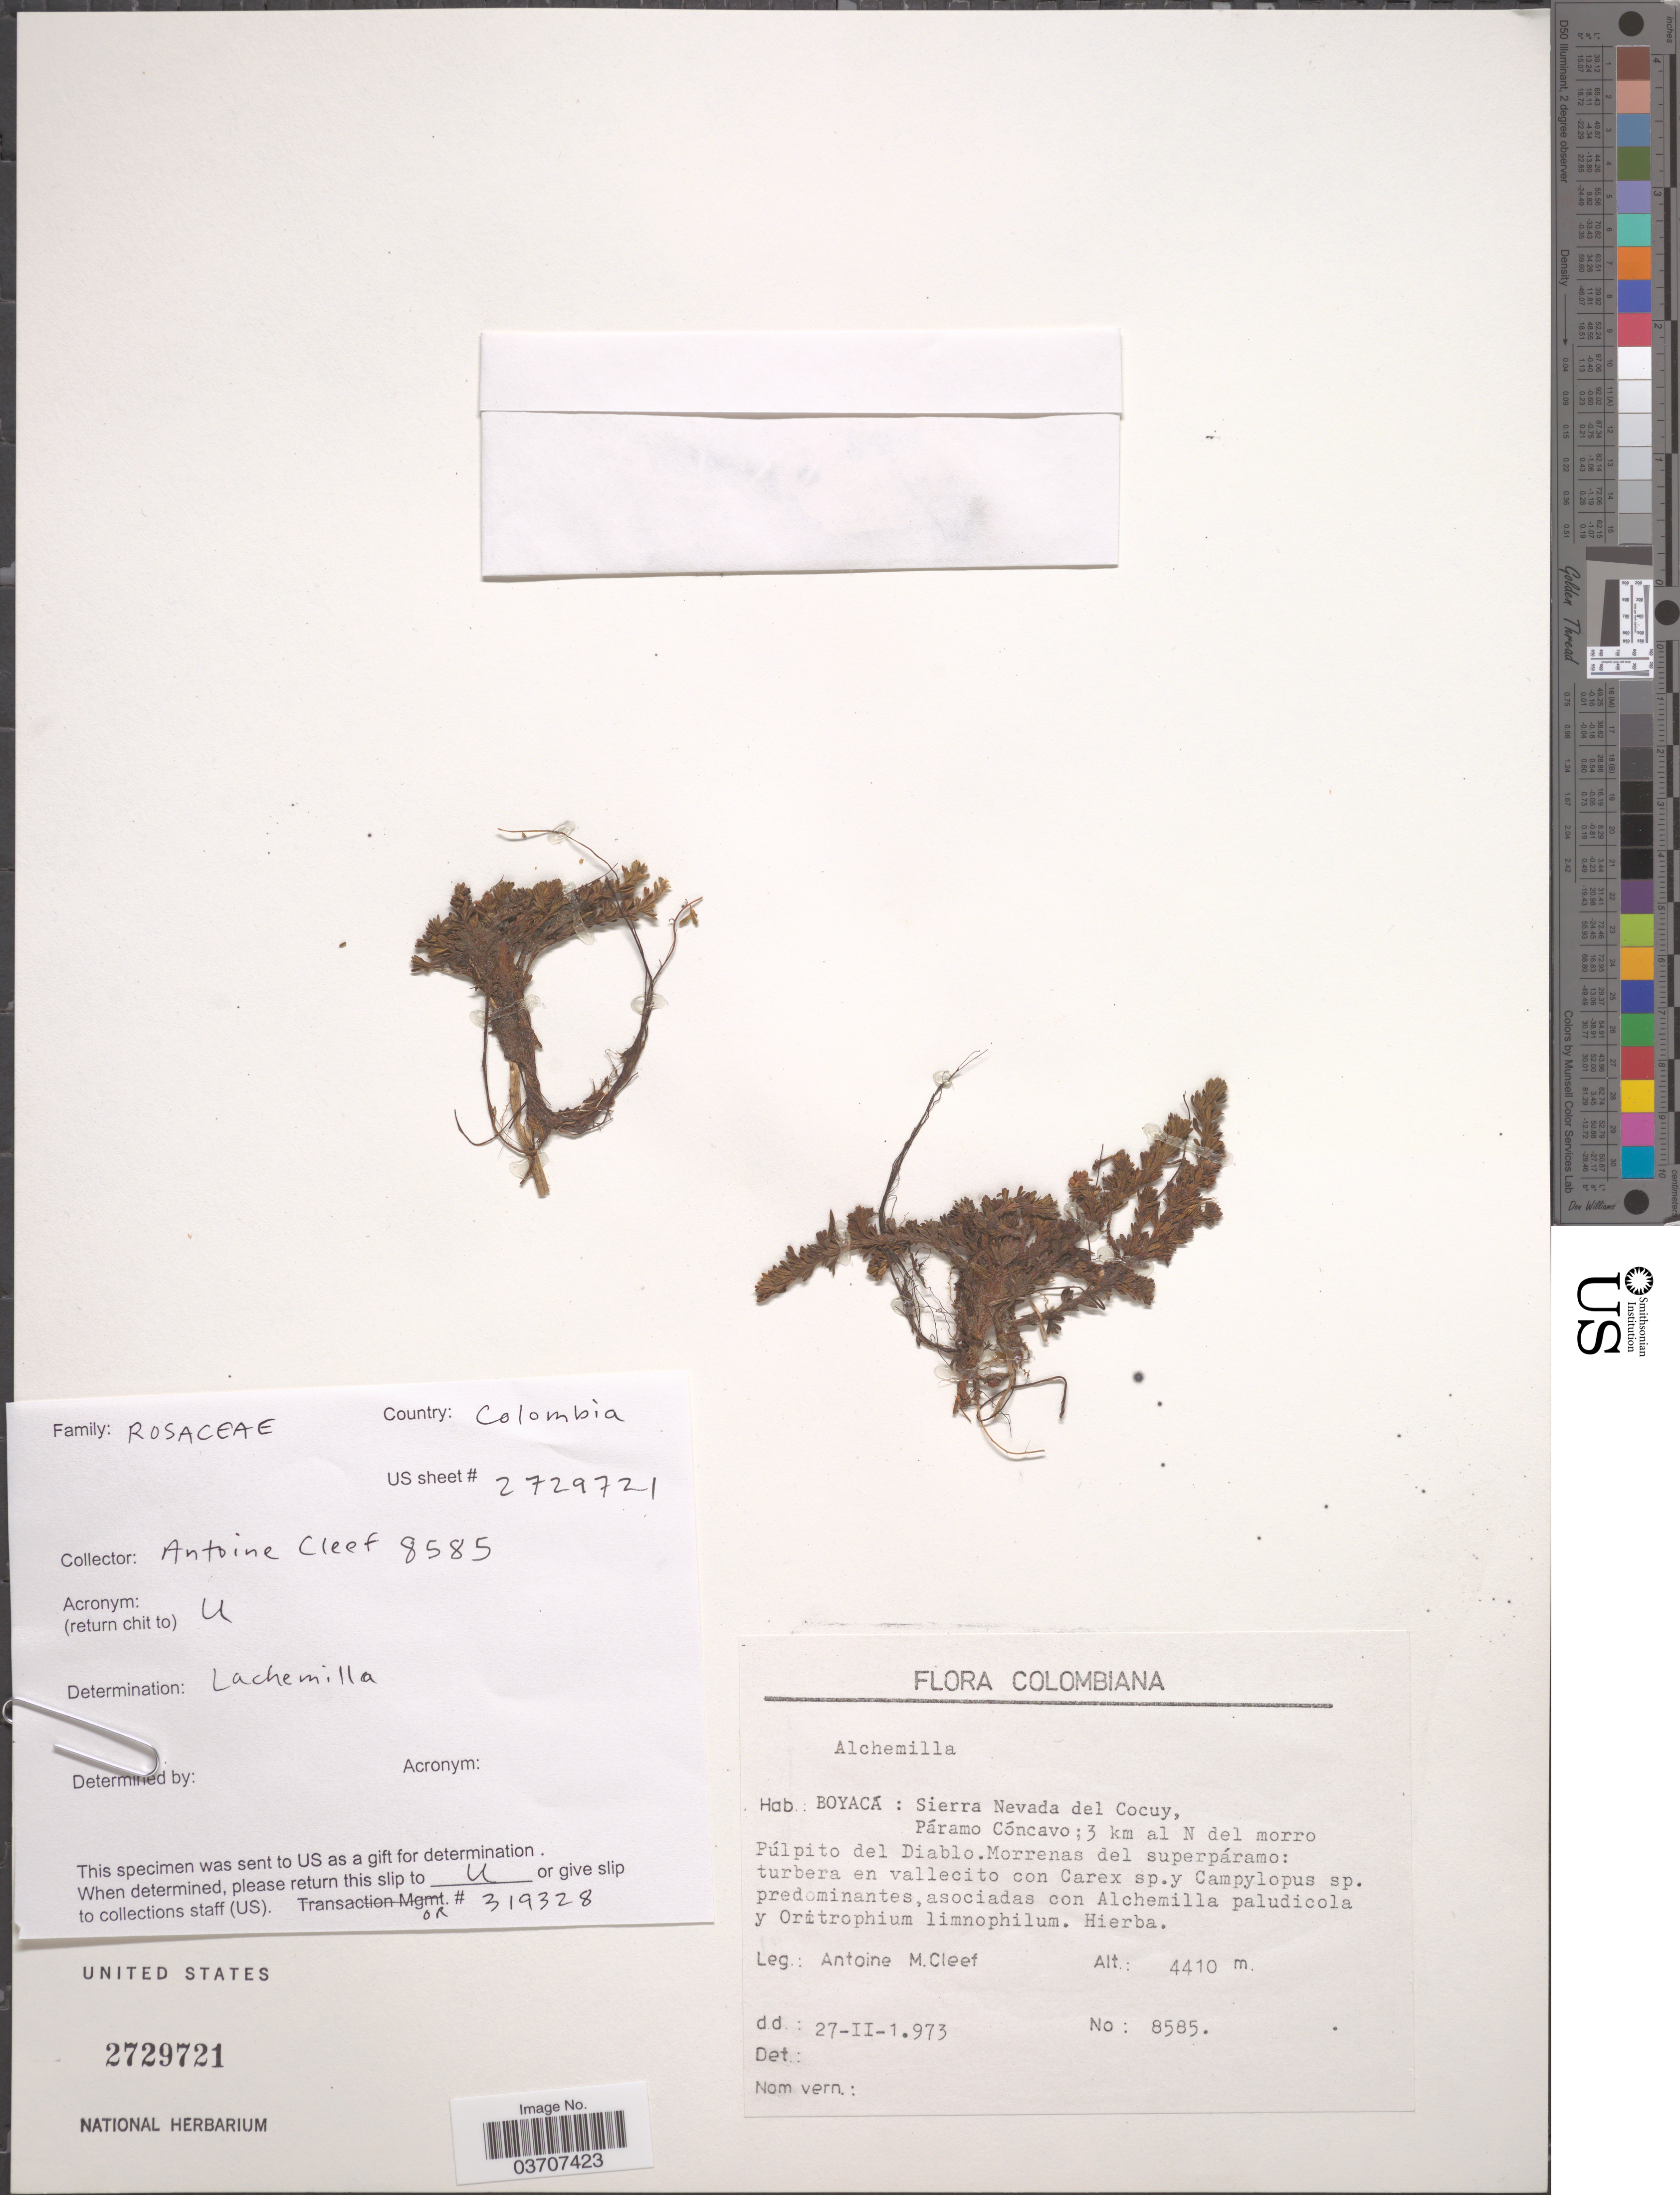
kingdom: Plantae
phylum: Tracheophyta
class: Magnoliopsida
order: Rosales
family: Rosaceae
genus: Lachemilla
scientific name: Lachemilla sp.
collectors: A. M. Cleef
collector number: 8585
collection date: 1973-02-27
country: Colombia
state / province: Boyacá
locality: Sierra Nevada del Cocuy, Páramo Cóncavo; 3 km al N del morro Púlpito del Diablo.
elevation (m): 4410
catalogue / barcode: US 2729721